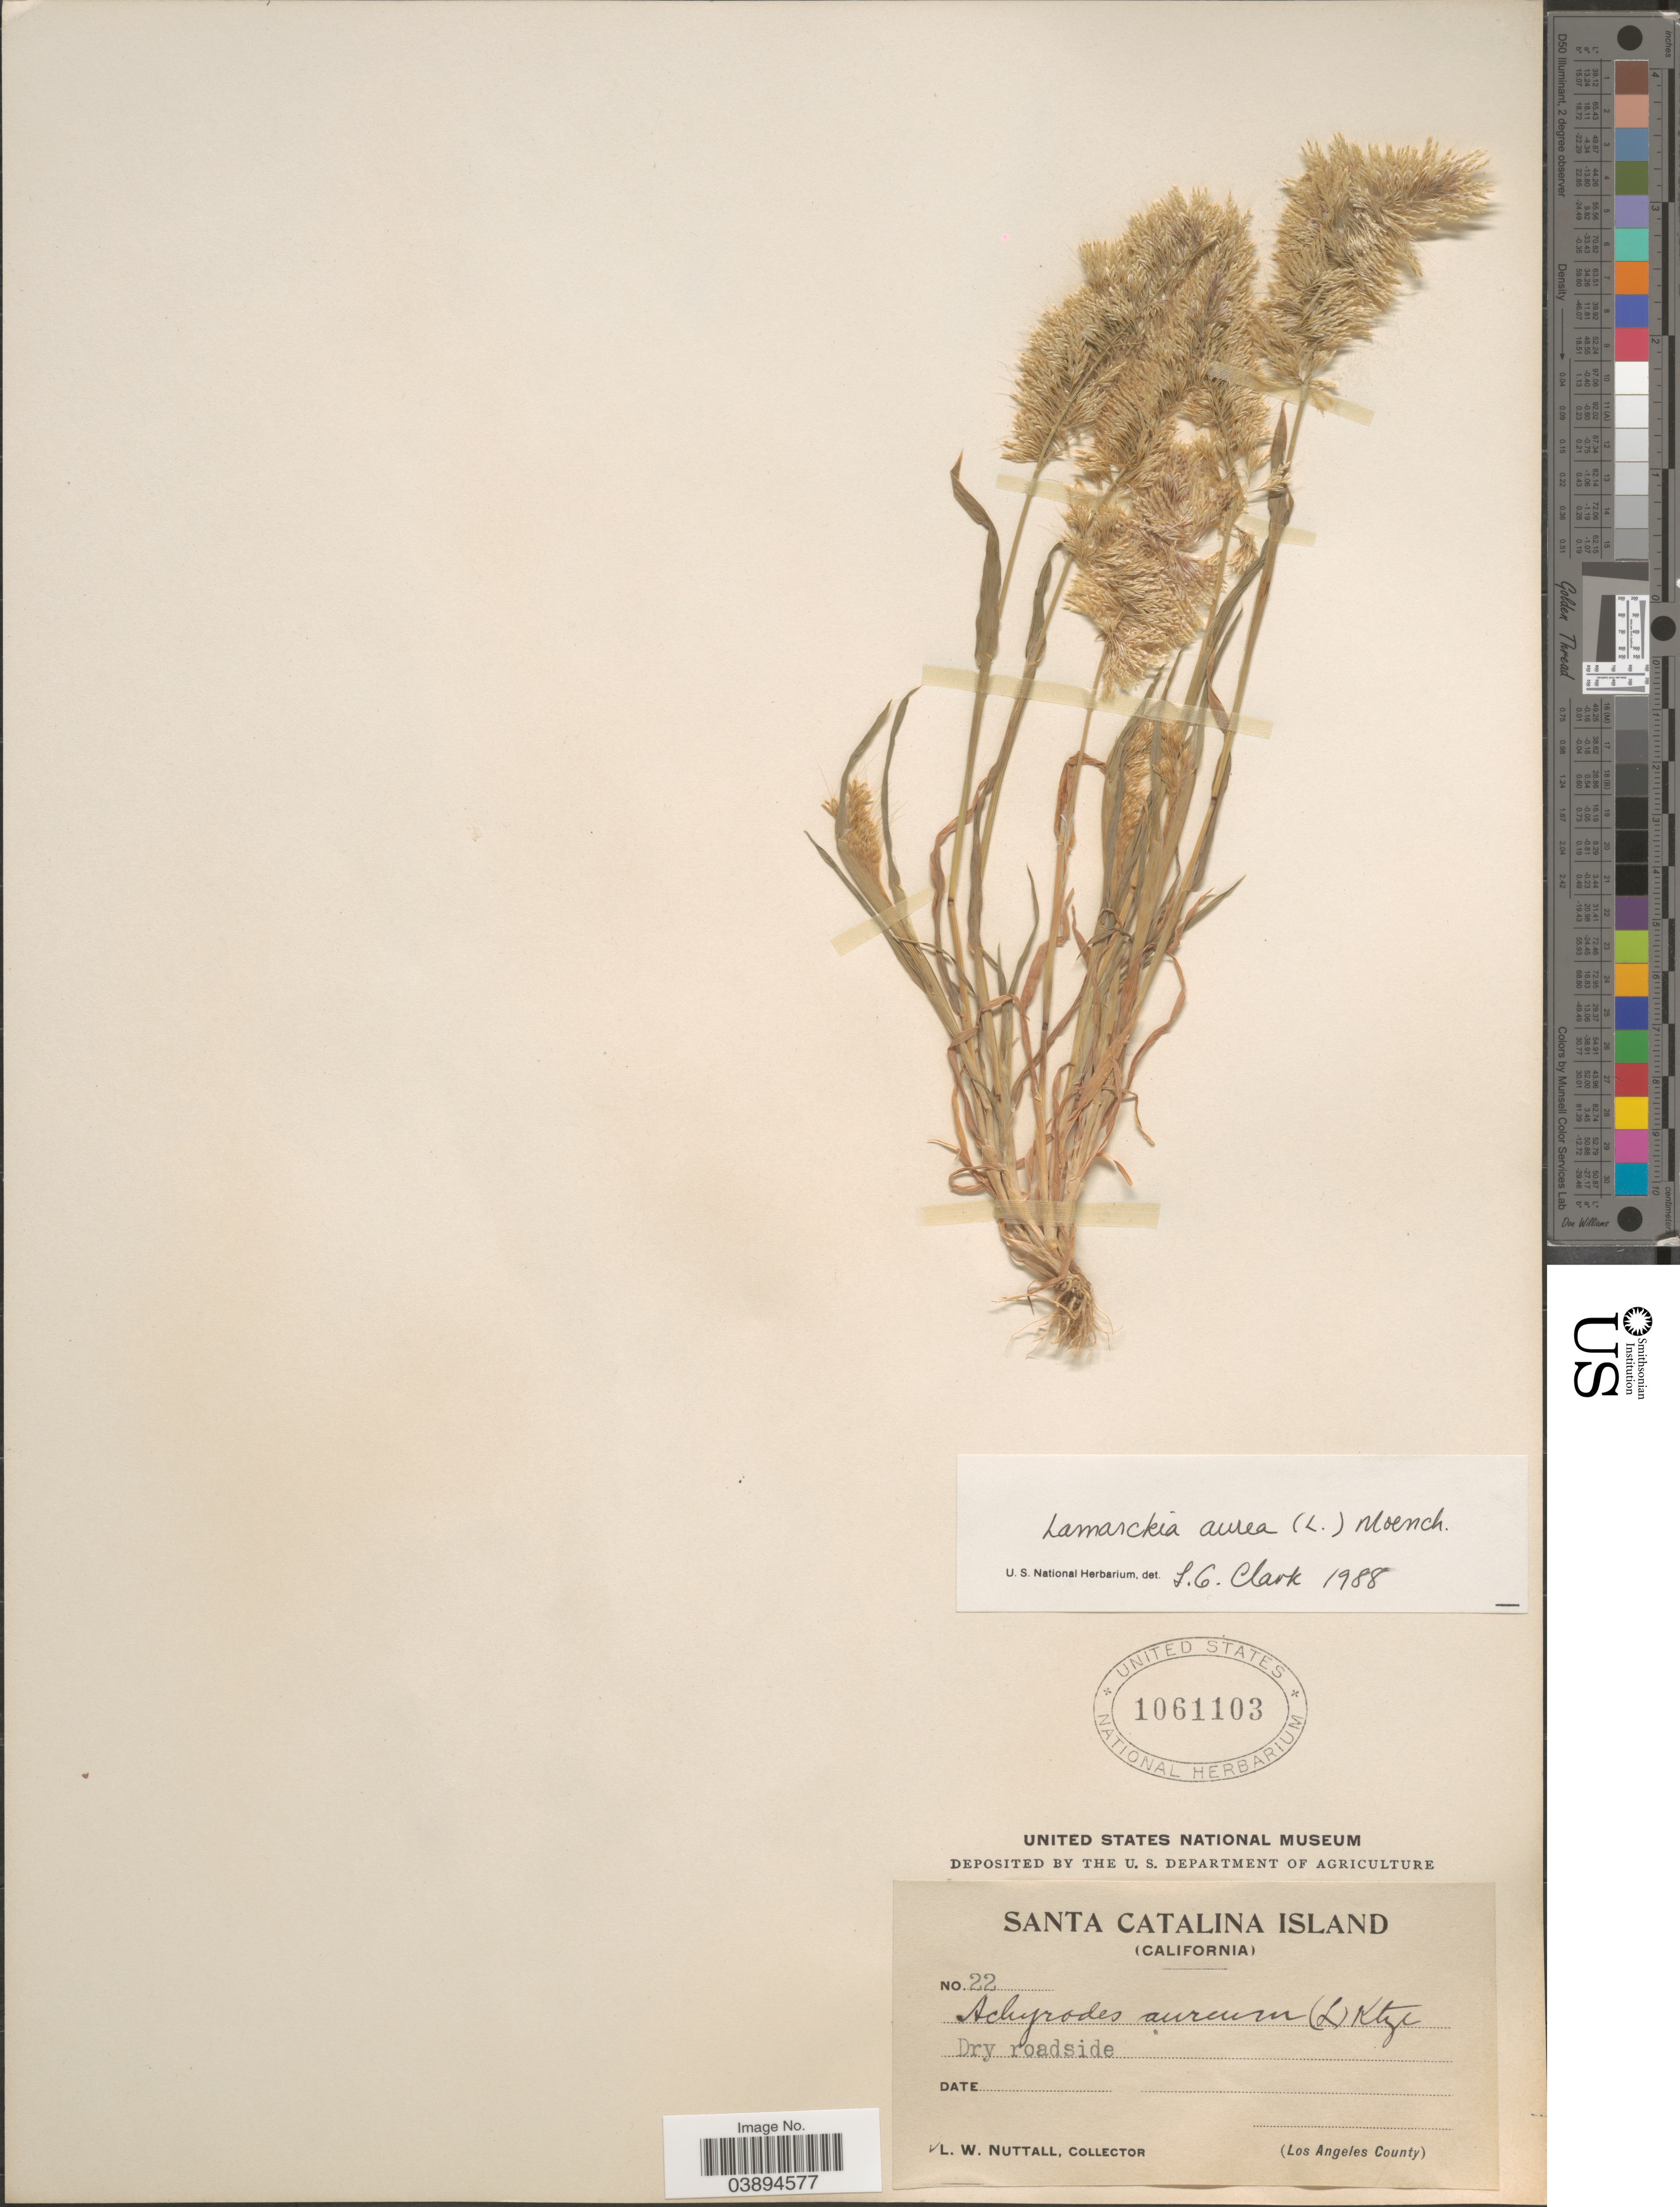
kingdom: Plantae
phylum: Tracheophyta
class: Liliopsida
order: Poales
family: Poaceae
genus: Lamarckia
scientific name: Lamarckia aurea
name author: (L.) Moench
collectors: L. W. Nuttall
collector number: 22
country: United States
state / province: California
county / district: Los Angeles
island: Santa Catalina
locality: Santa Catalina Island. Los Angeles County.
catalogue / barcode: US 1061103